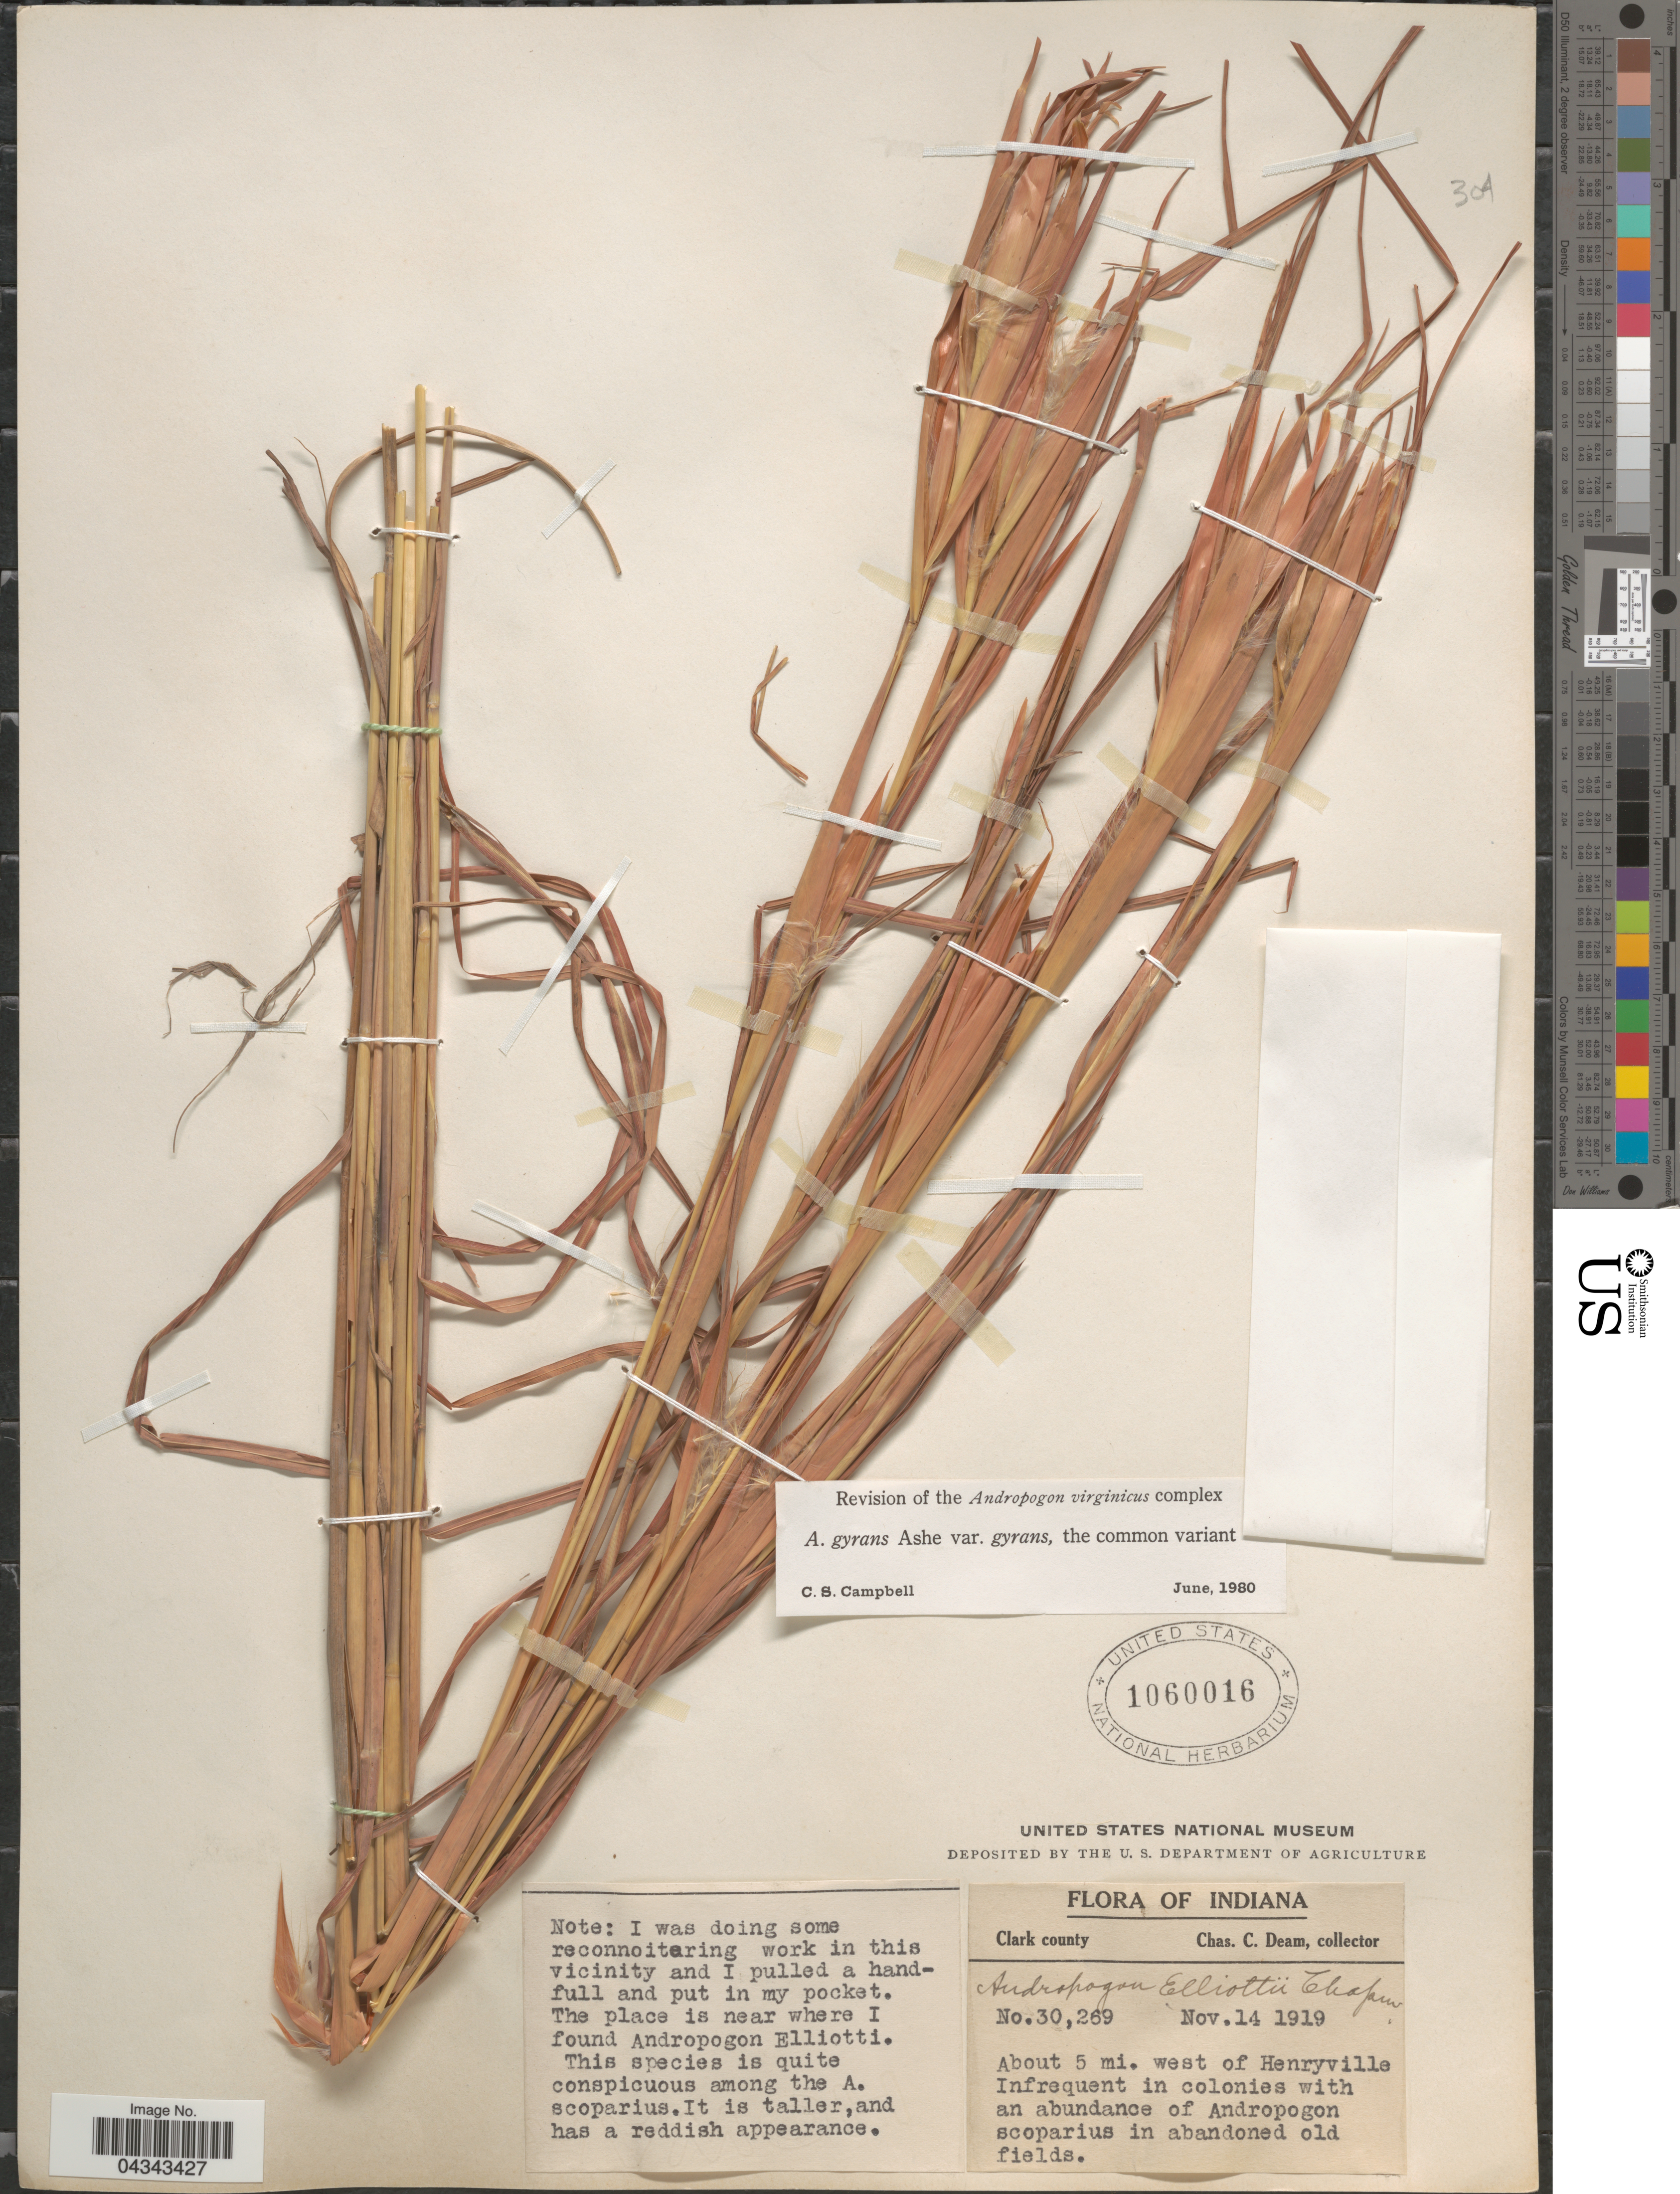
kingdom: Plantae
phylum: Tracheophyta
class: Liliopsida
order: Poales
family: Poaceae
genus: Andropogon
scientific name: Andropogon gyrans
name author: Ashe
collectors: C. C. Deam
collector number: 30269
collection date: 1919-11-14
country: United States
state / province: Indiana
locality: Clark county. About 5 mi. west of Henryville.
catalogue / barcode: US 1060016